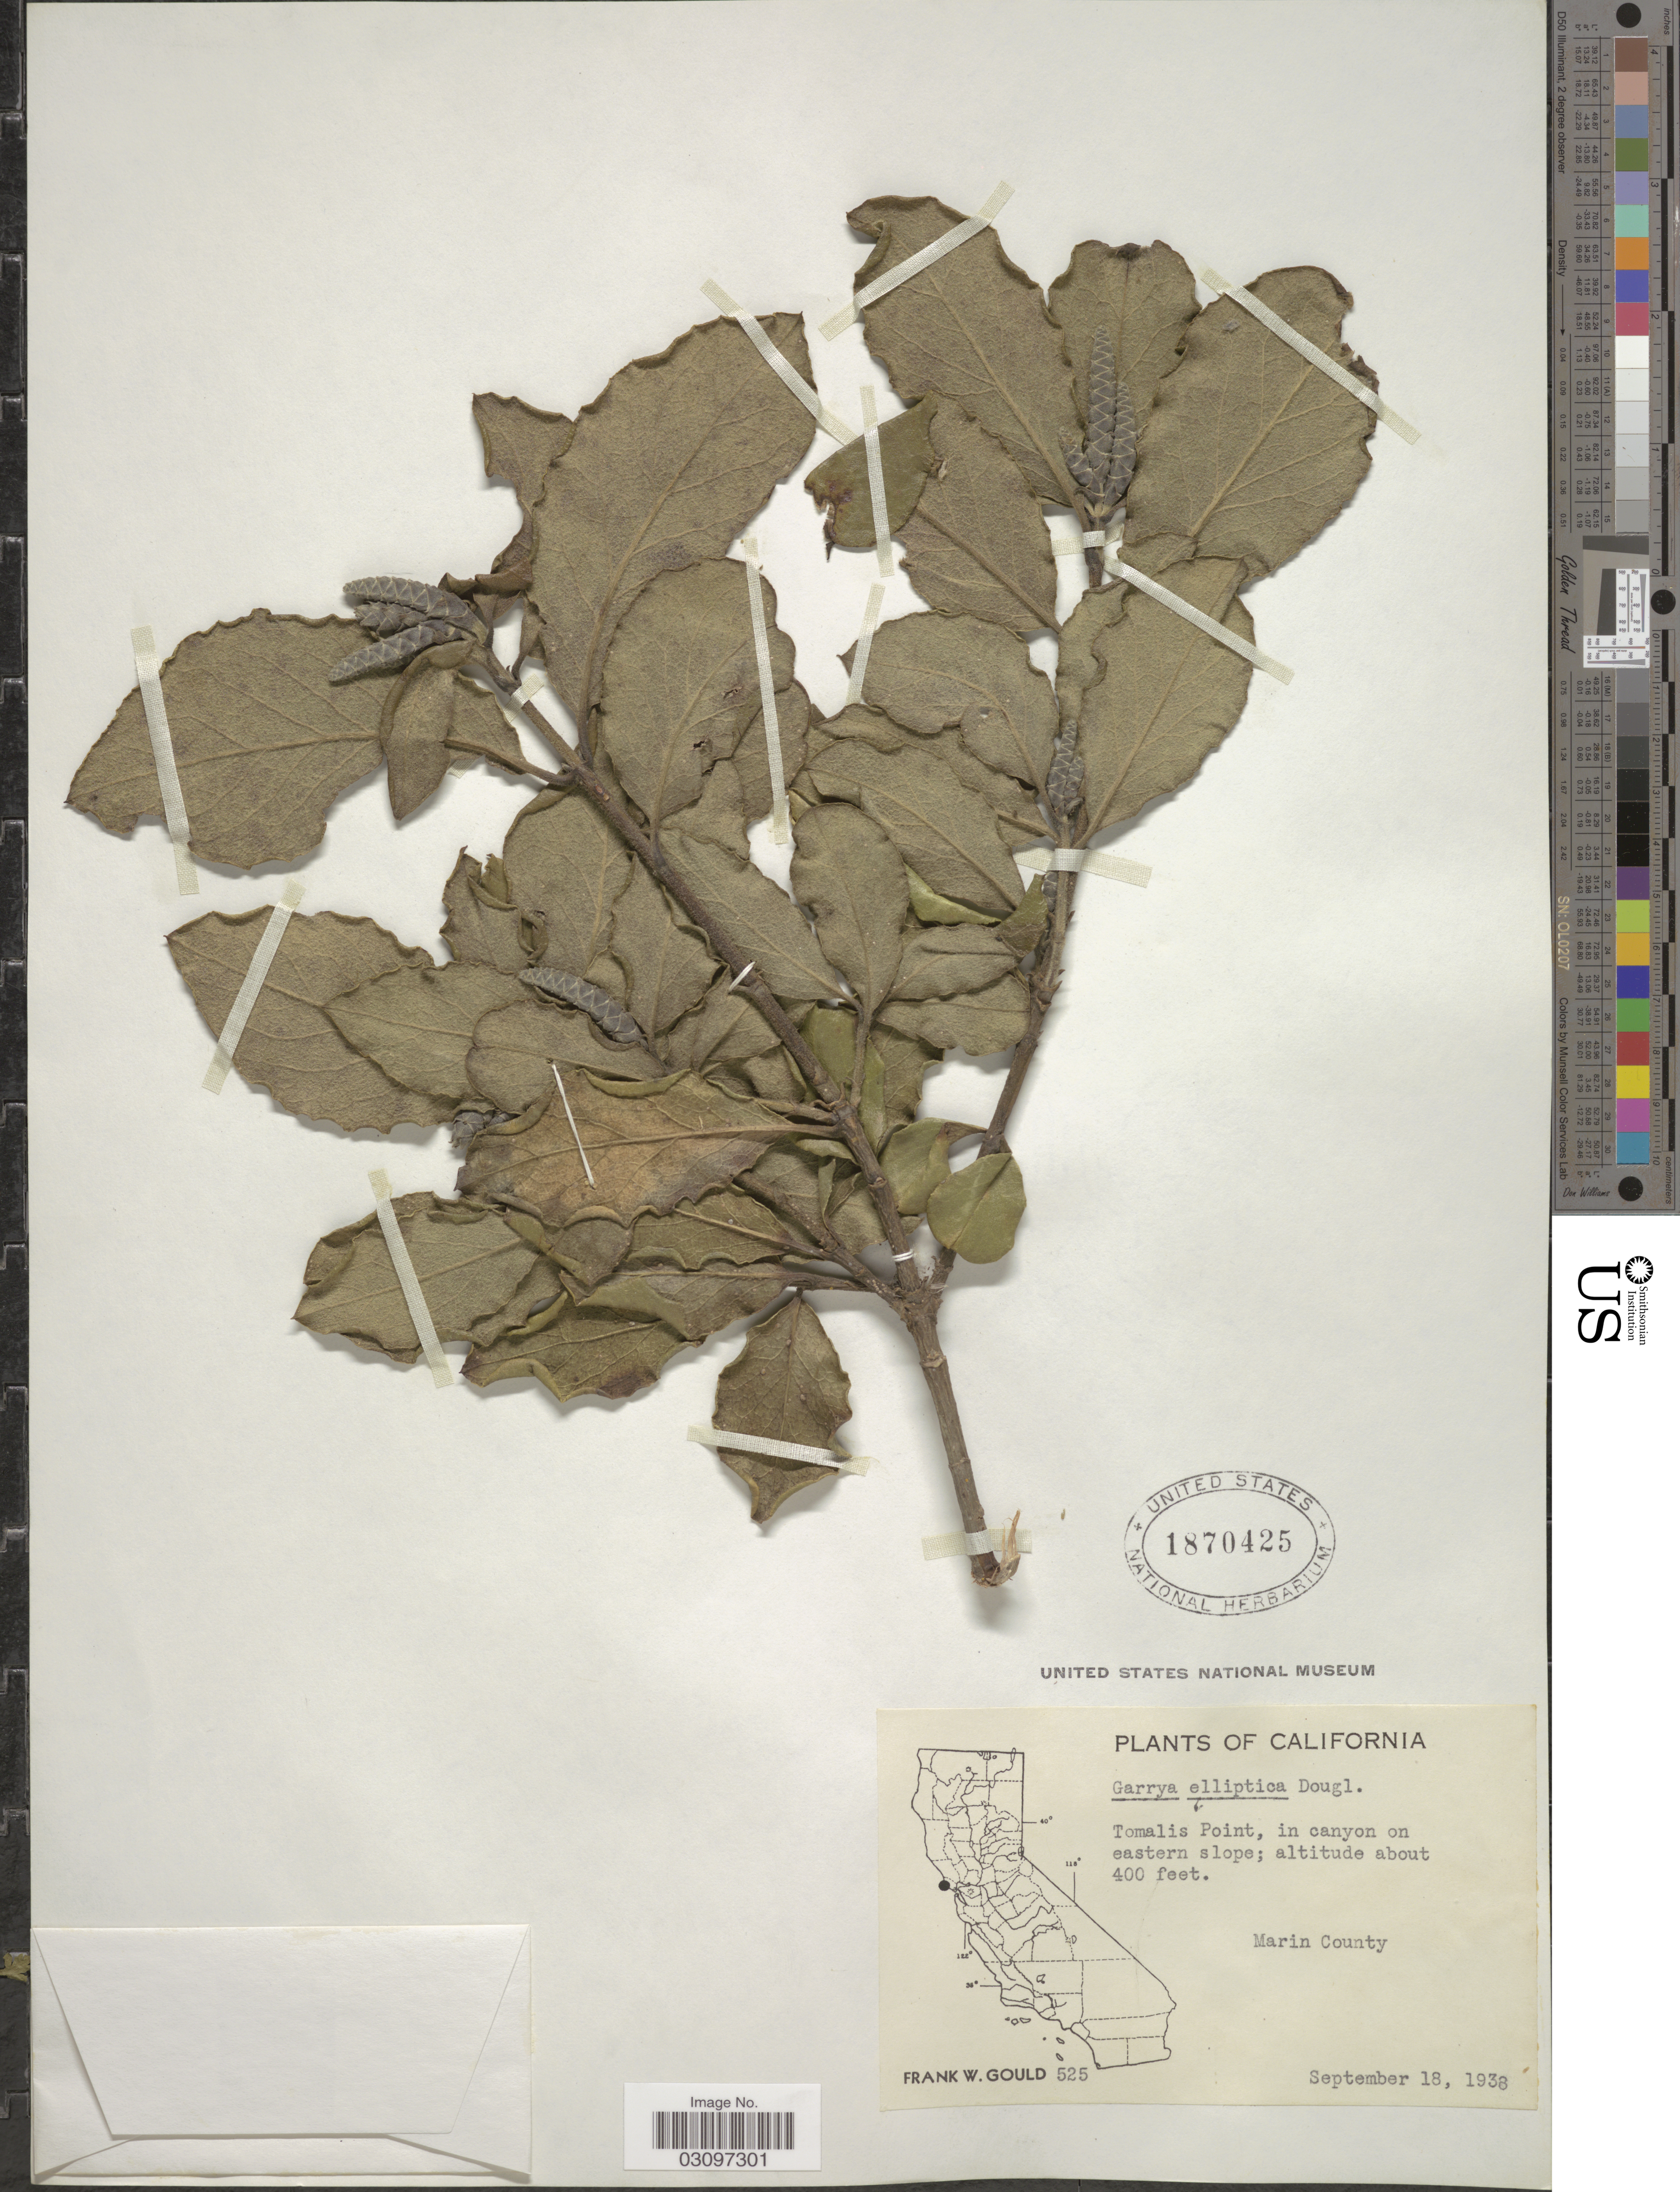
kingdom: Plantae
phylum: Tracheophyta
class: Magnoliopsida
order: Garryales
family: Garryaceae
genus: Garrya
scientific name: Garrya elliptica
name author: Douglas ex Lindl.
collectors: F. W. Gould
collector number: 525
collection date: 1938-09-18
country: United States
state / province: California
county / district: Marin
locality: Tomalis Point, in canyon on eastern slope. Marin County.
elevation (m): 122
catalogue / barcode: US 1870425